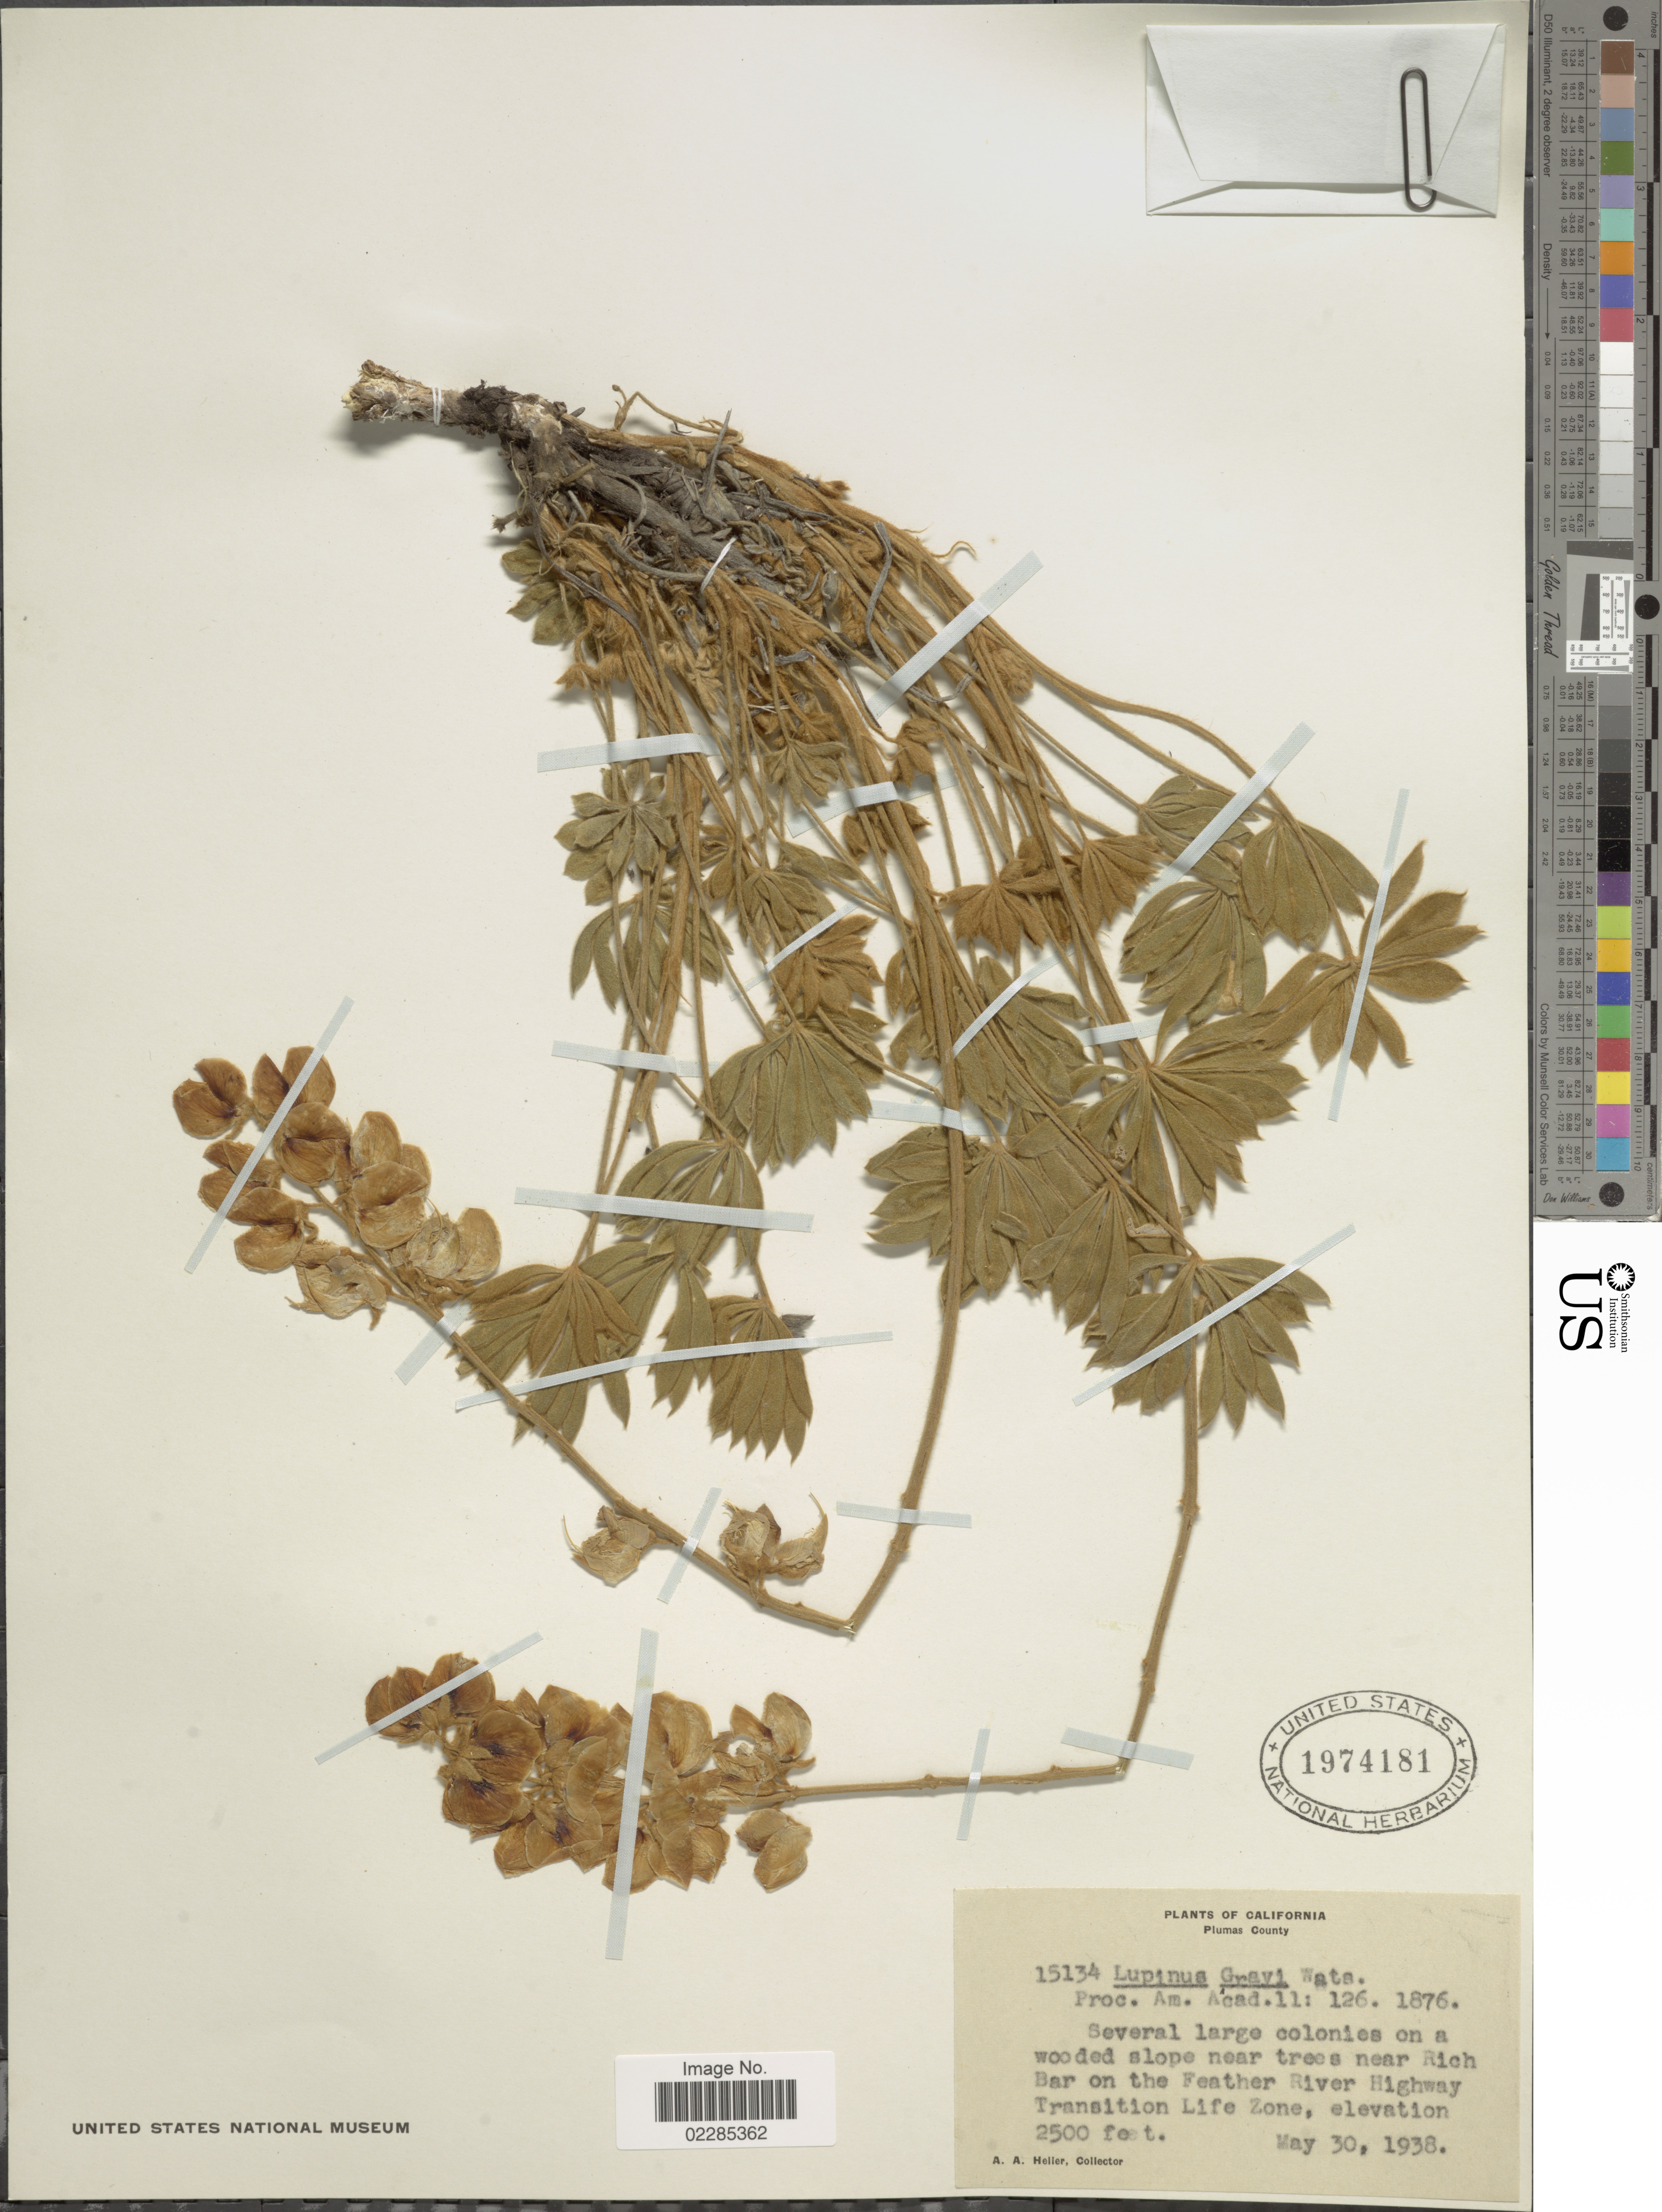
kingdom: Plantae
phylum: Tracheophyta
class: Magnoliopsida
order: Fabales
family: Fabaceae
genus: Lupinus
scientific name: Lupinus grayi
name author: S. Watson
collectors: A. A. Heller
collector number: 15134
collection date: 1938-05-30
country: United States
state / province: California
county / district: Plumas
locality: Plumas County, Several large colonies on a wooded slope near trees near Rich Bar on the Feather River Highway Transition Life Zone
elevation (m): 762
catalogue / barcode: US 1974181